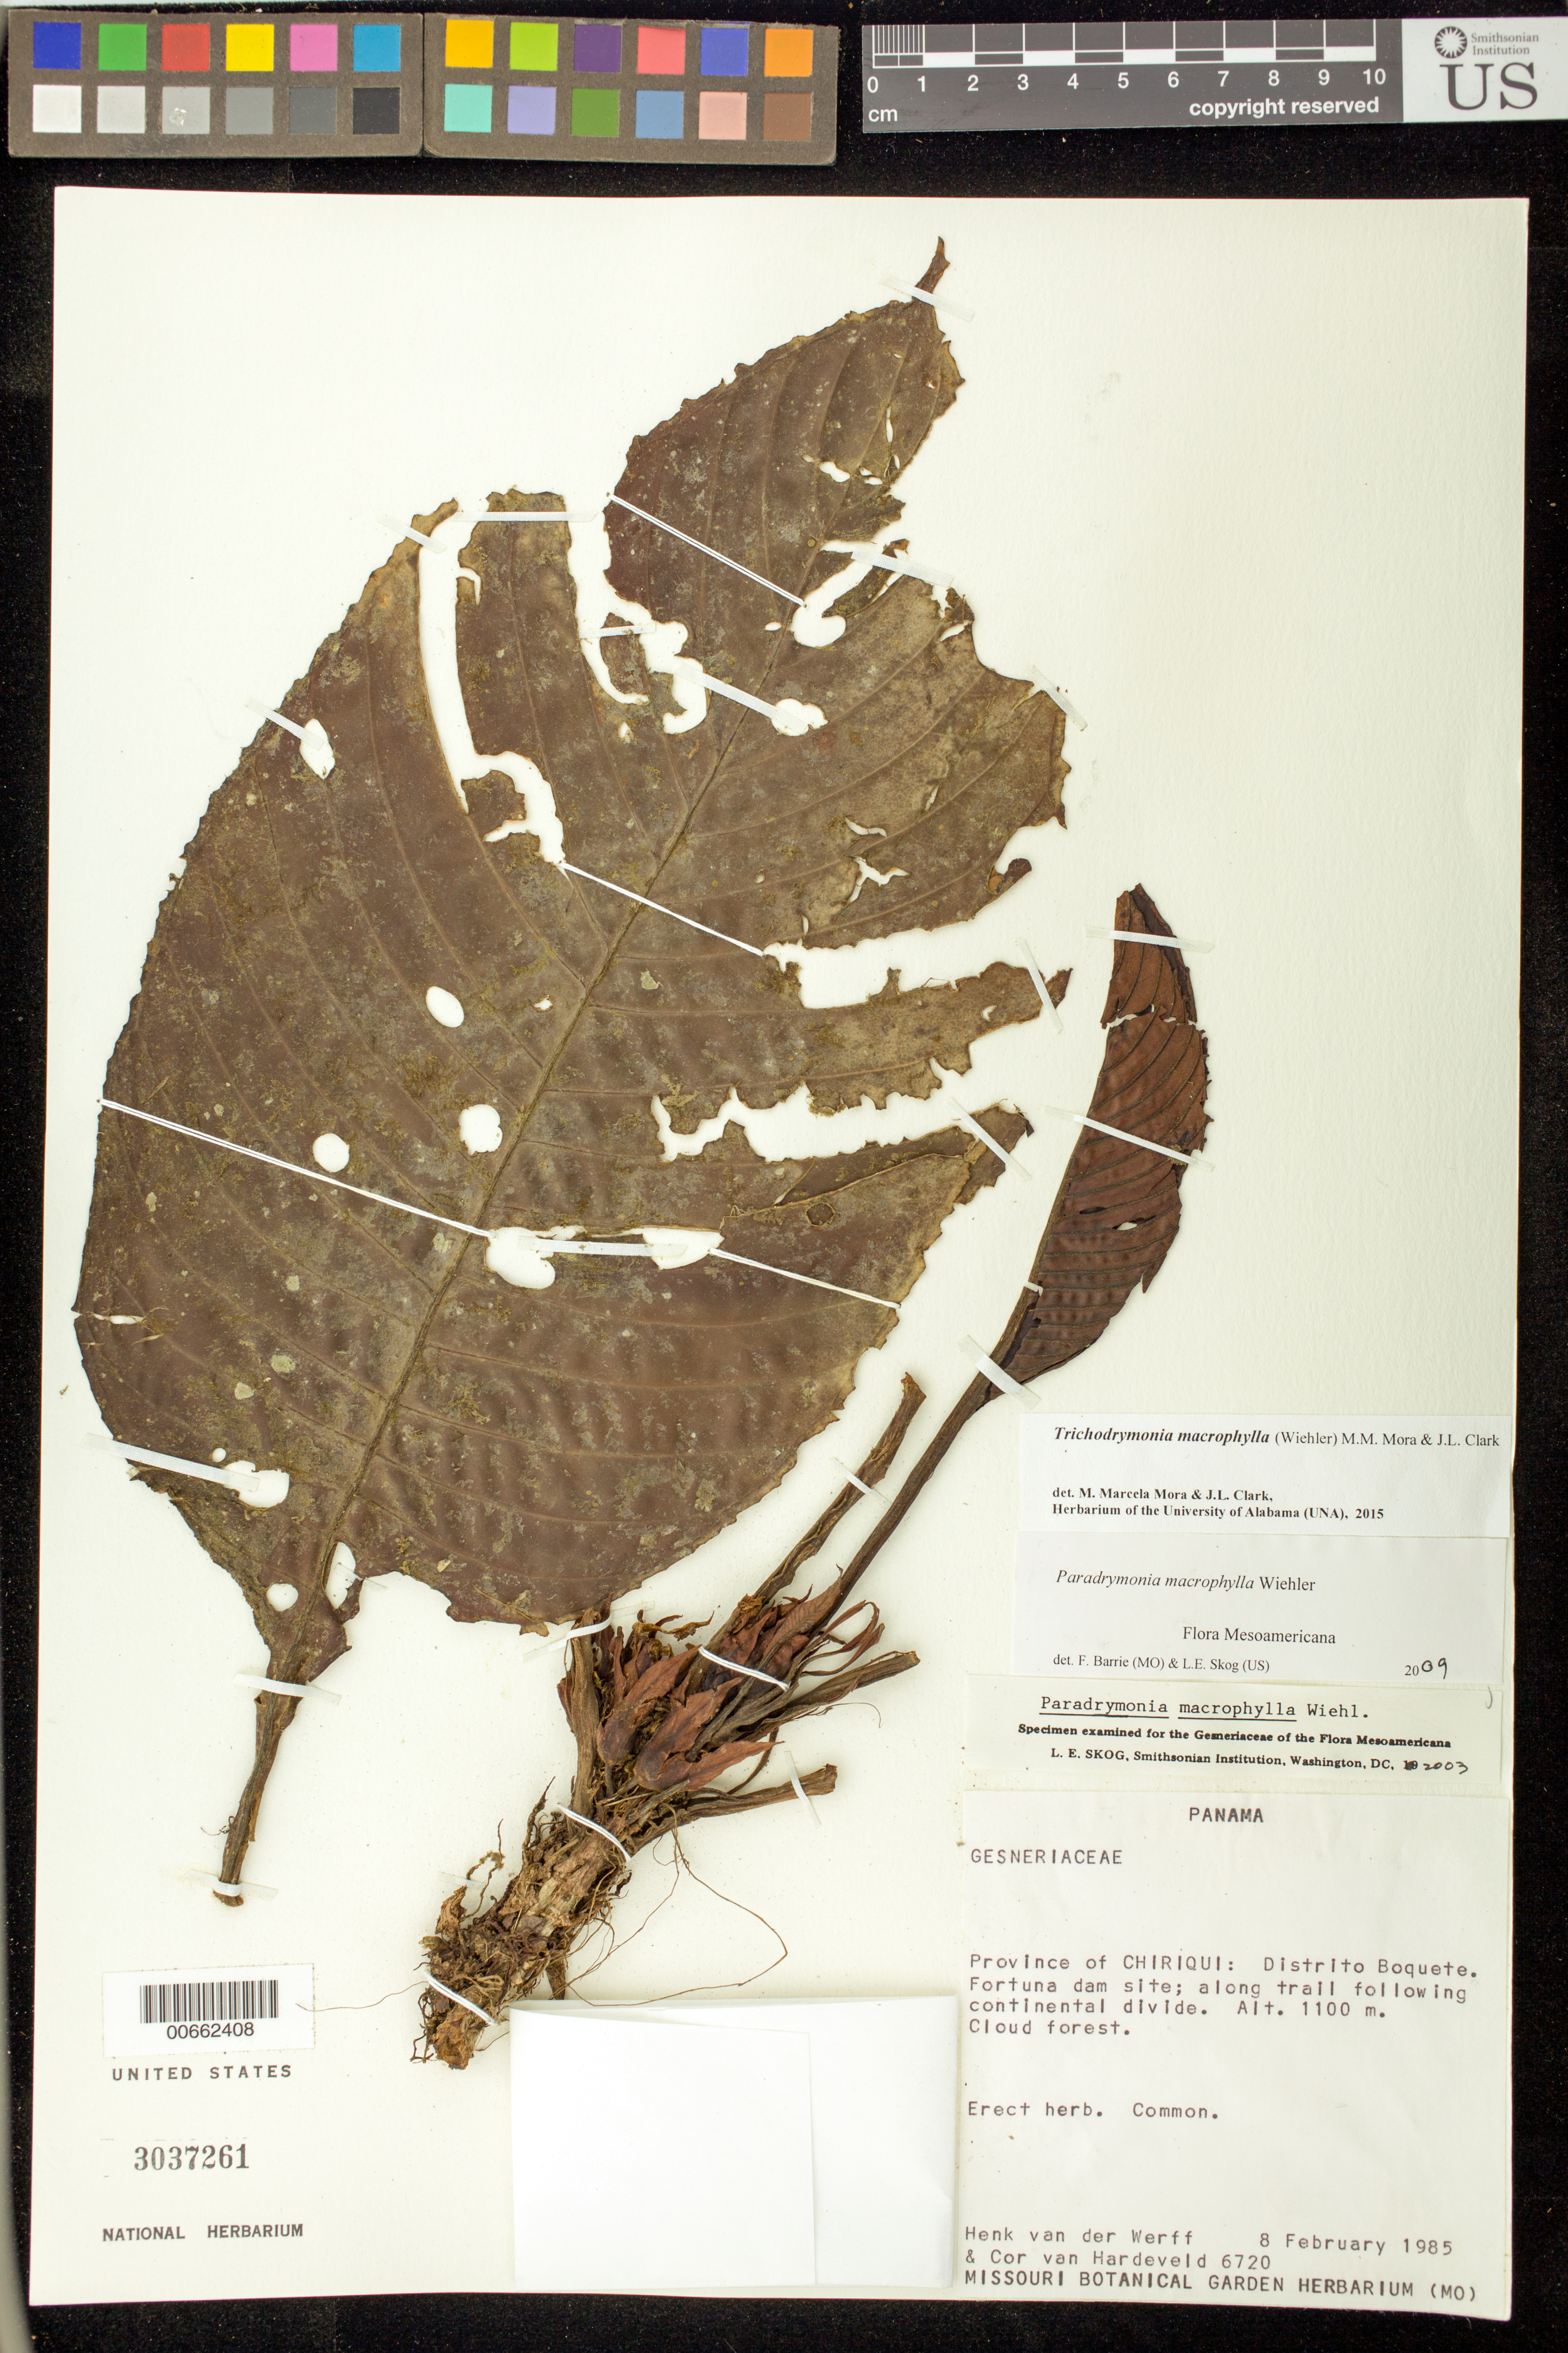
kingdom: Plantae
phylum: Tracheophyta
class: Magnoliopsida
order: Lamiales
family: Gesneriaceae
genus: Trichodrymonia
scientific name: Trichodrymonia macrophylla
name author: (Wiehler) M.M. Mora & J.L. Clark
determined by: Mora, M. M.; Clark, J. L.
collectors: H. van der Werff & C. Van Hardeveld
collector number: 6720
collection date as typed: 08 Feb 1985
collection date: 1985-02-08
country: Panama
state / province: Chiriquí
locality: Distrito Boquete, Fortuna dam site; along trail following continental divide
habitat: Cloud forest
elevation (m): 1100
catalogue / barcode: US 3037261